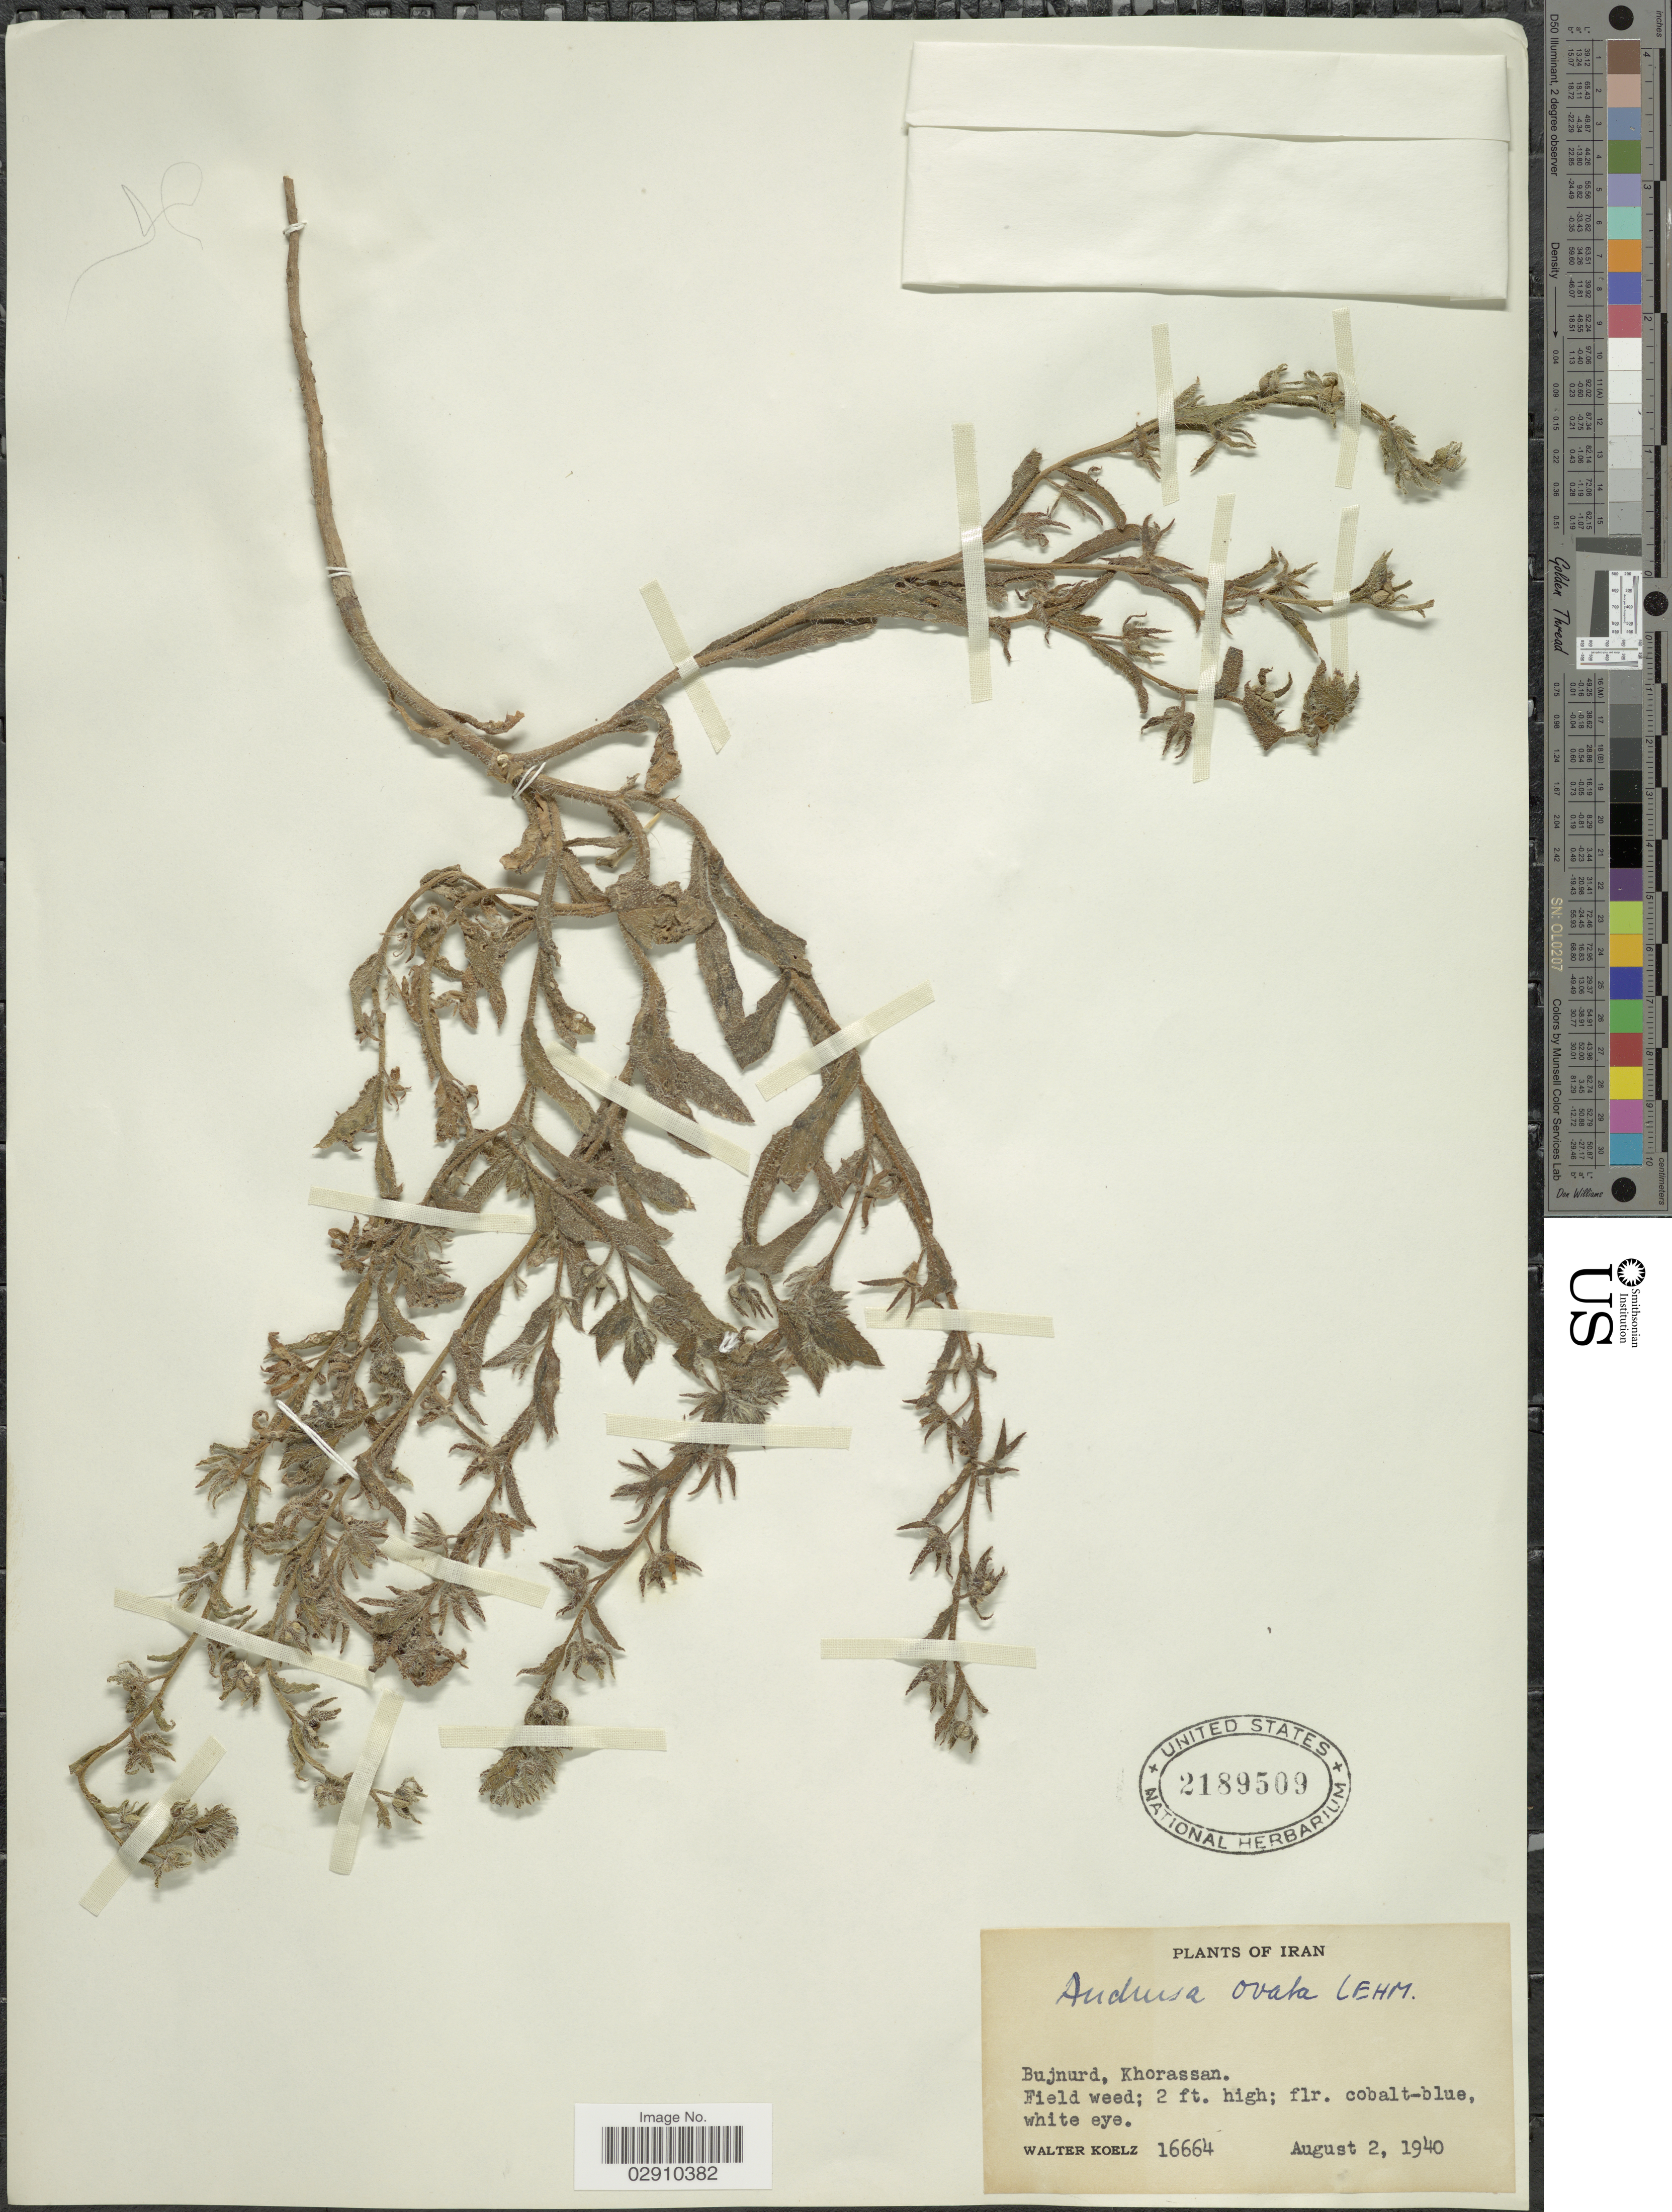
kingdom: Plantae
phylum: Tracheophyta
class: Magnoliopsida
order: Boraginales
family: Boraginaceae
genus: Anchusa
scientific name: Anchusa ovata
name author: Lehm.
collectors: W. N. Koelz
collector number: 16664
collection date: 1940-08-02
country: Iran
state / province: Khorasan [obsolete]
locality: Bujnurd, Khorassan.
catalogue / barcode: US 2189509